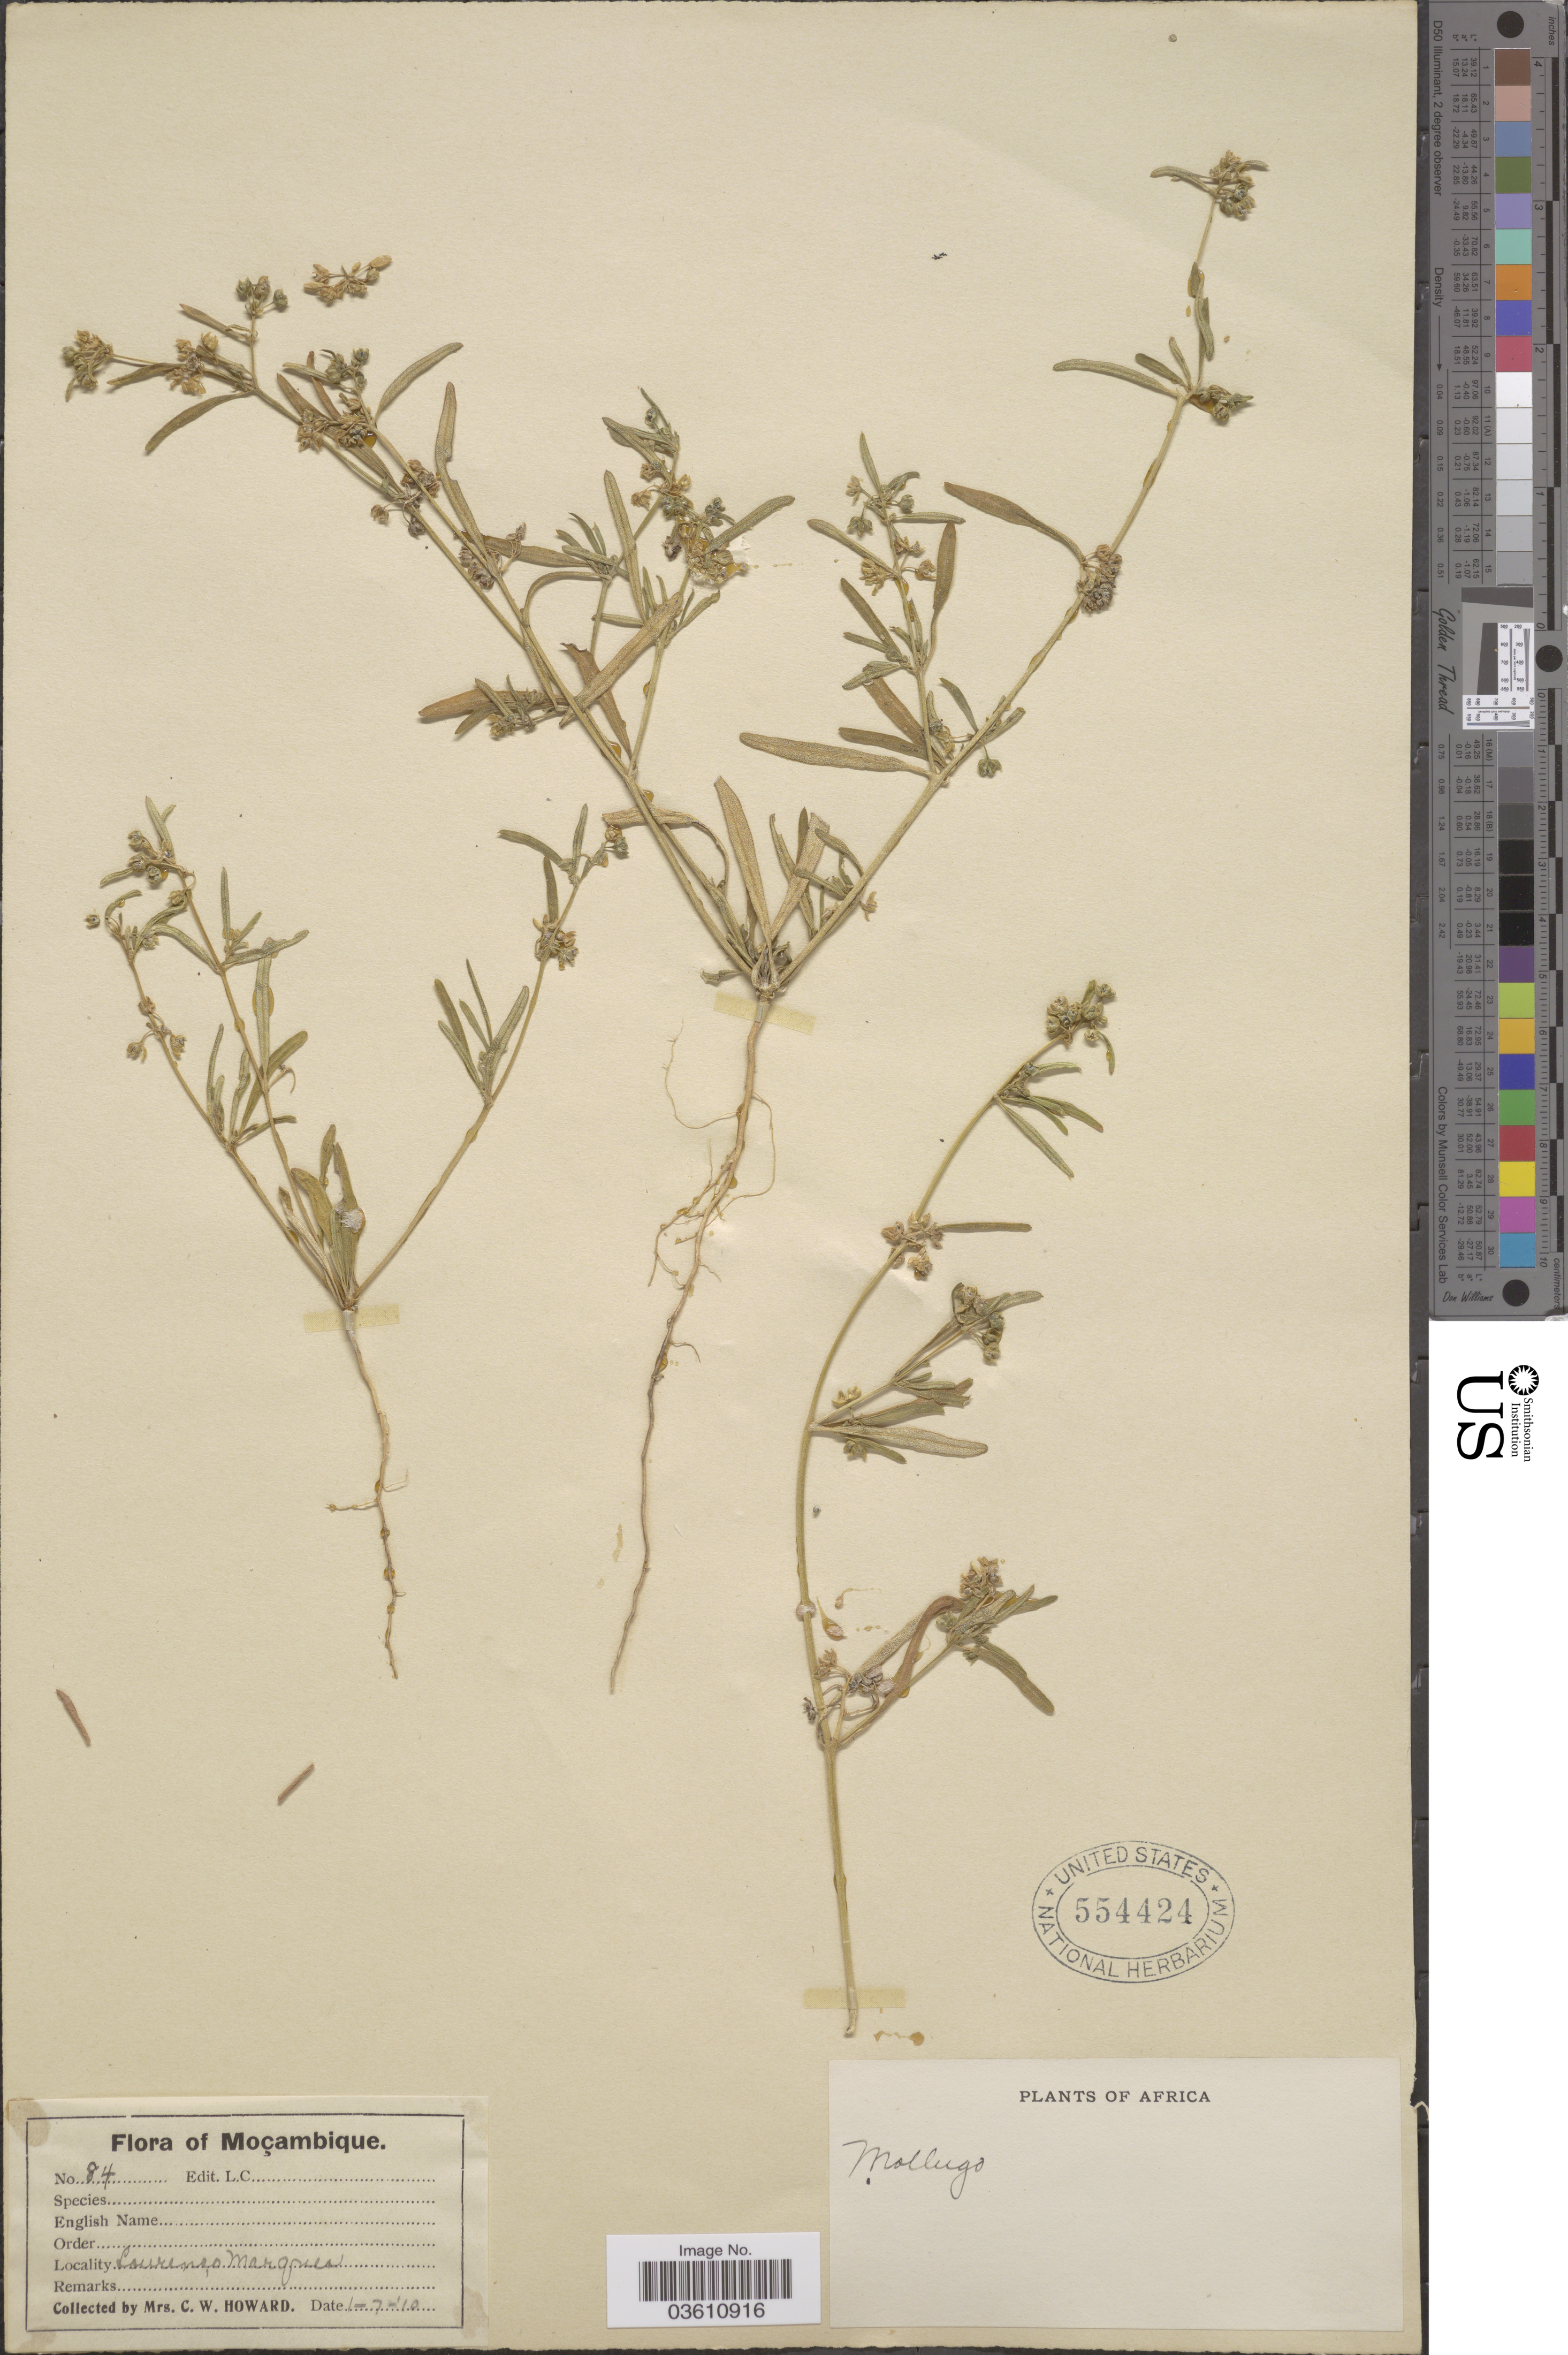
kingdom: Plantae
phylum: Tracheophyta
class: Magnoliopsida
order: Caryophyllales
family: Gisekiaceae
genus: Gisekia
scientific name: Gisekia sp.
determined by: Strong, Mark T., (BOT), Smithsonian Institution - National Museum of Natural History (UNITED STATES)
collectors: C. W. Howard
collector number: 84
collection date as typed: Transcribed d/m/y: 1/7/10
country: Mozambique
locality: Lourenco Marques.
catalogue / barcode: US 554424